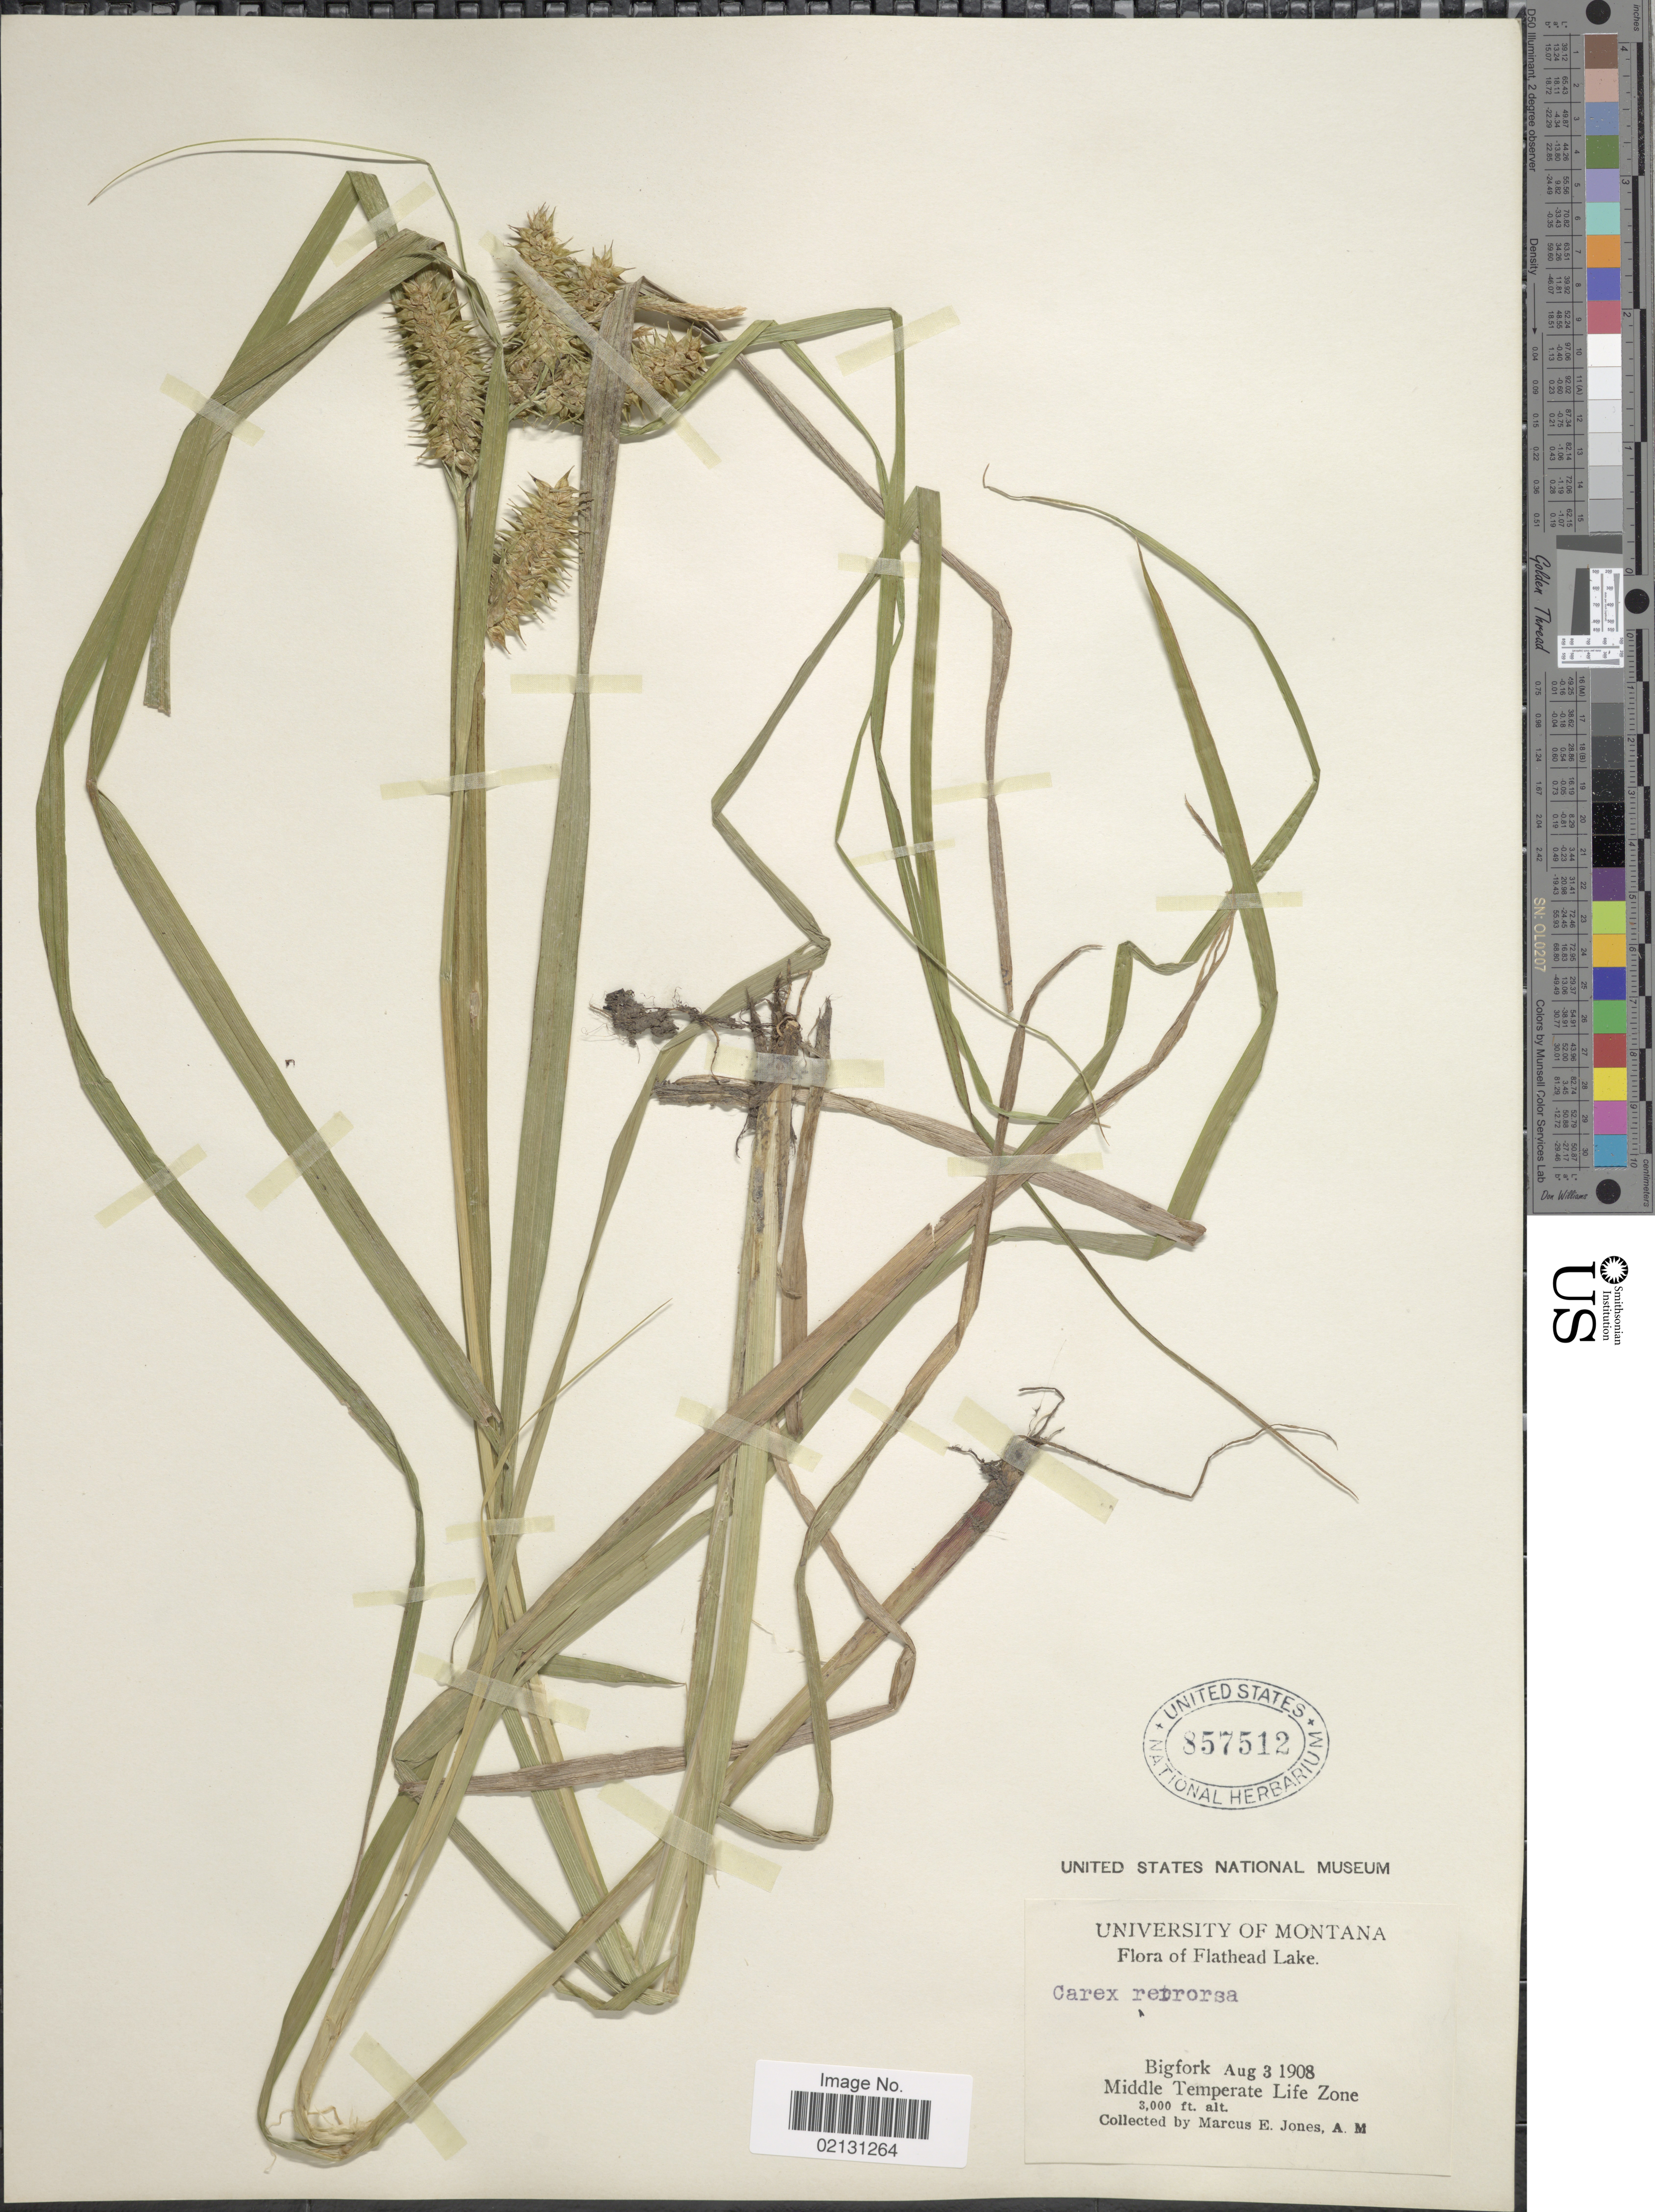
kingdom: Plantae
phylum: Tracheophyta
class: Liliopsida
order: Poales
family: Cyperaceae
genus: Carex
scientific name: Carex retrorsa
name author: Schwein.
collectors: M. E. Jones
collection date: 1908-08-03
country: United States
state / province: Montana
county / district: Flathead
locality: Flathead Lake, Bigfork, Middle Temperate Life Zone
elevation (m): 914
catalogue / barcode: US 857512